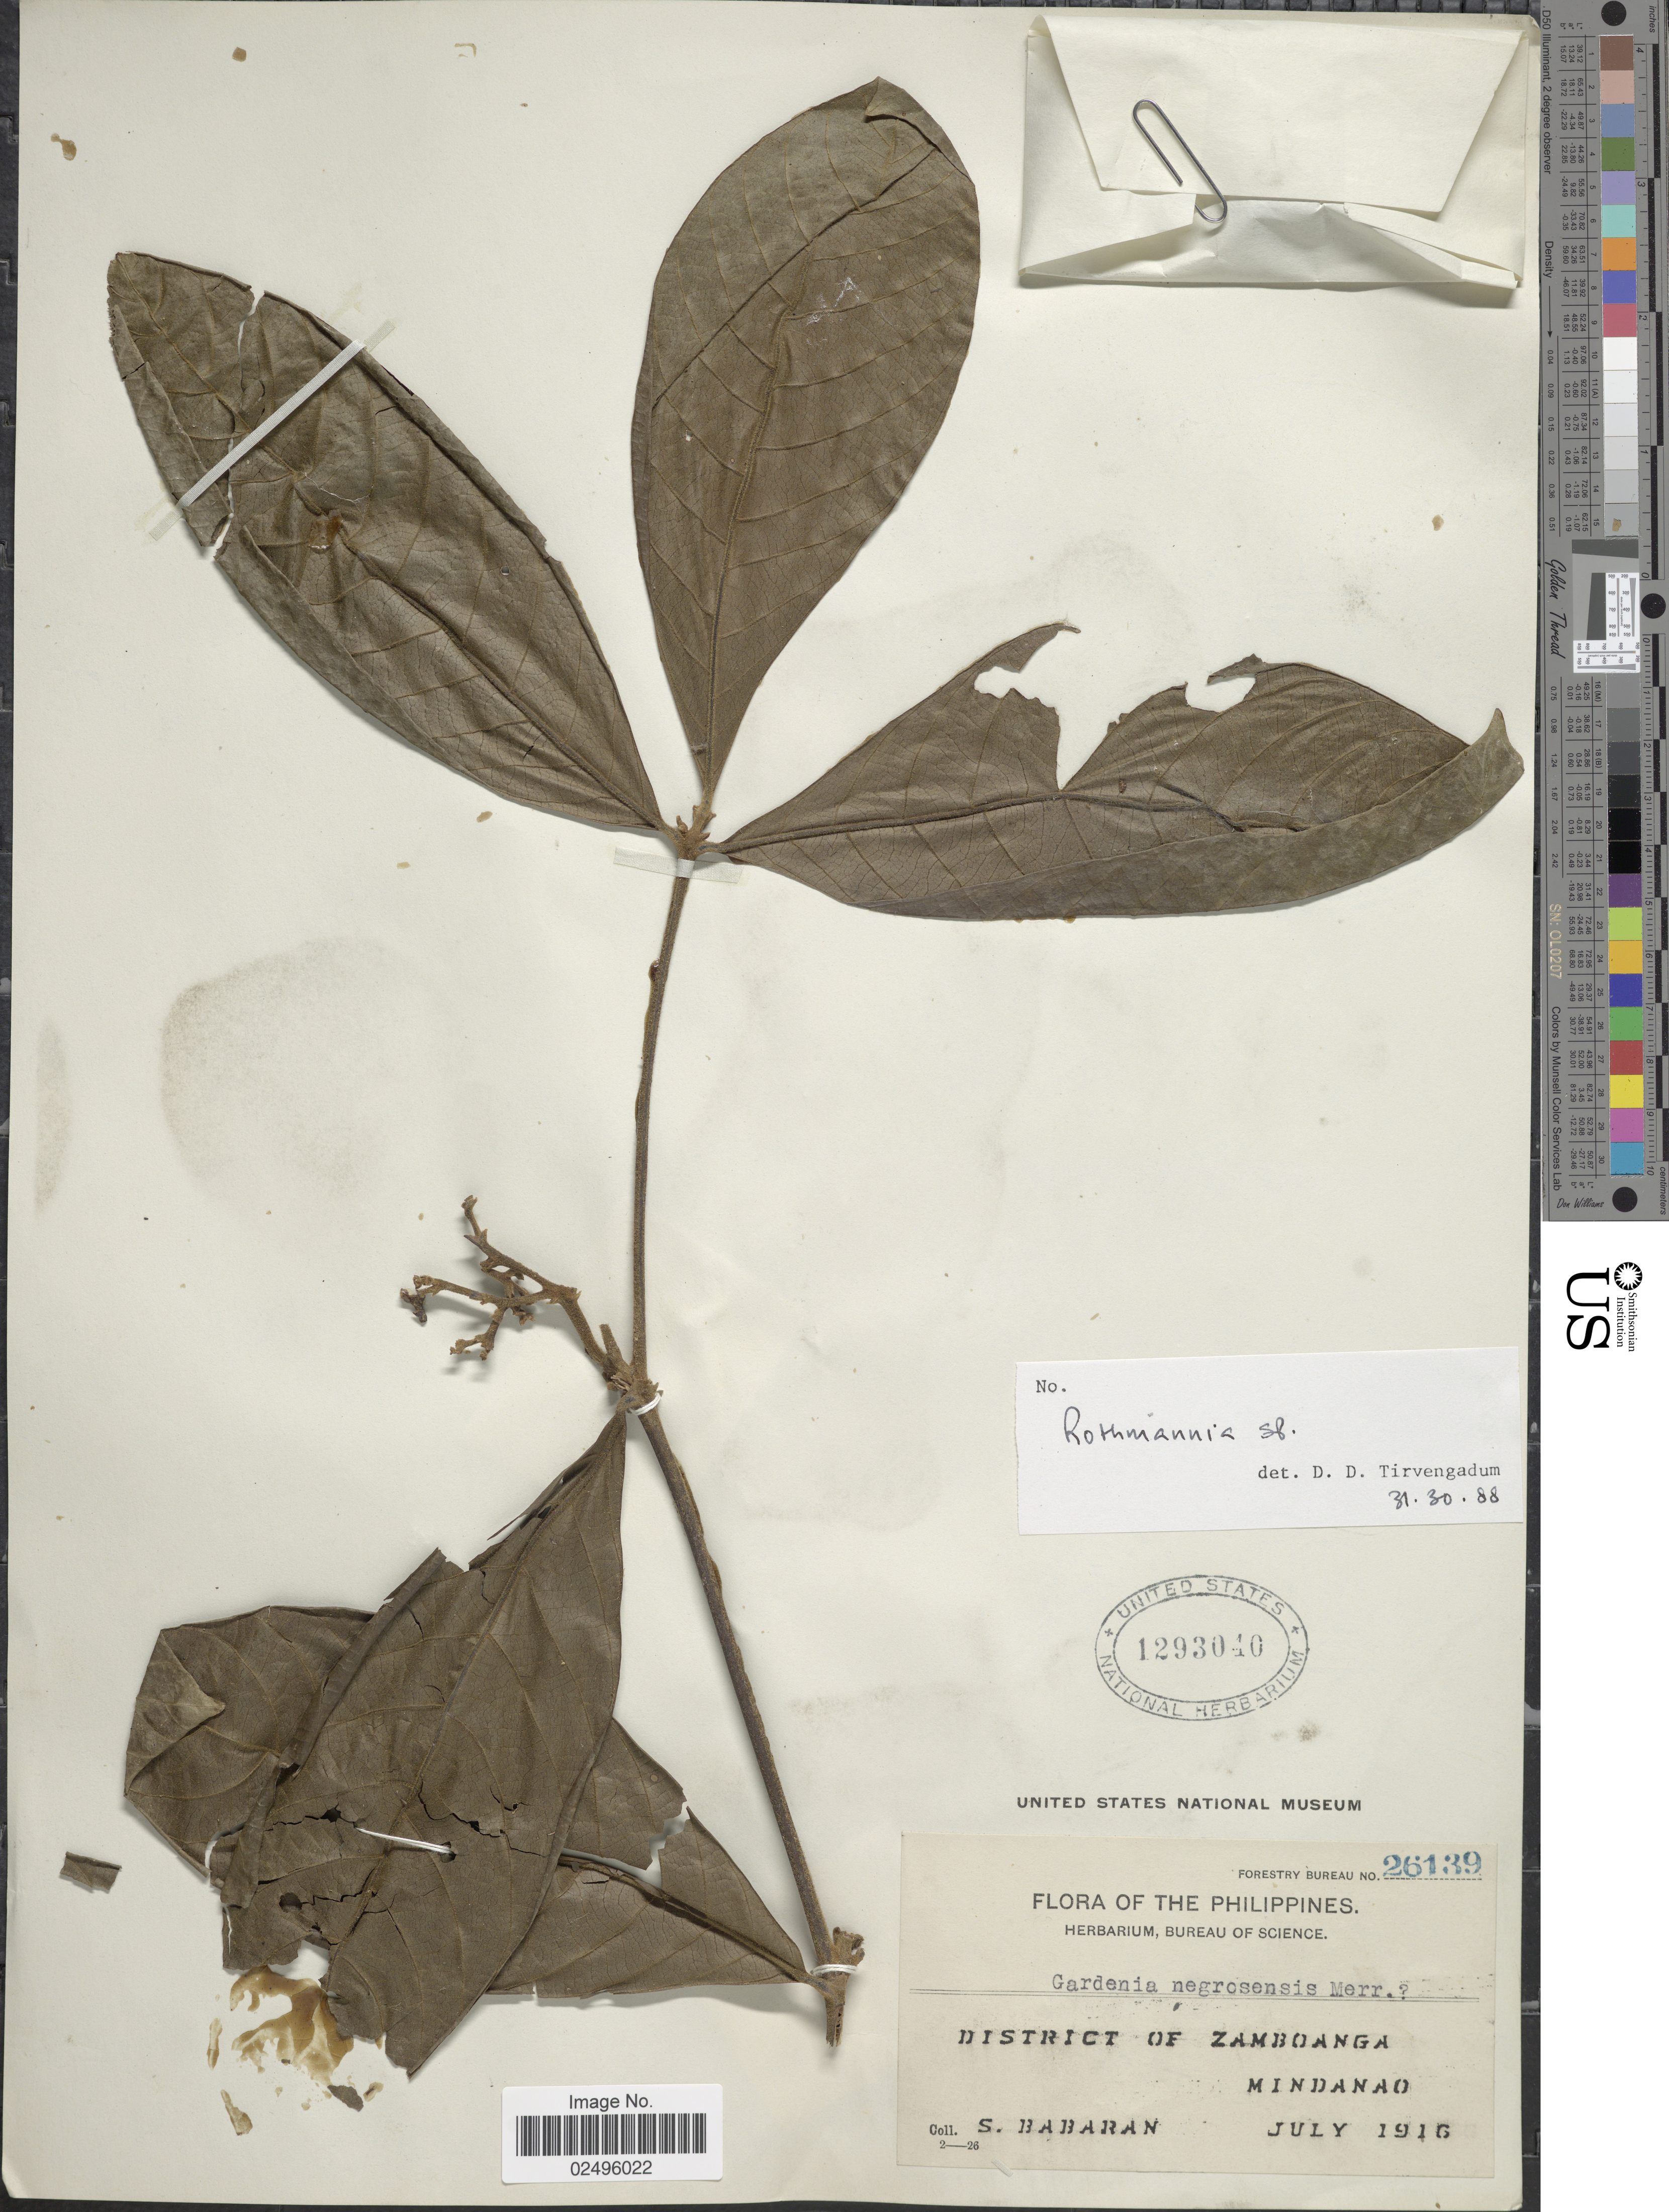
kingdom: Plantae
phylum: Tracheophyta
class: Magnoliopsida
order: Gentianales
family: Rubiaceae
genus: Rothmannia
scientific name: Rothmannia graciliflora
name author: (Merr.) J.T. Pereira & Ridsdale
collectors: S. Babaran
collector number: Forestry Bureau 26139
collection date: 1916-07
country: Philippines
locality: District of Zamboanga, Mindanao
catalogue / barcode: US 1293040